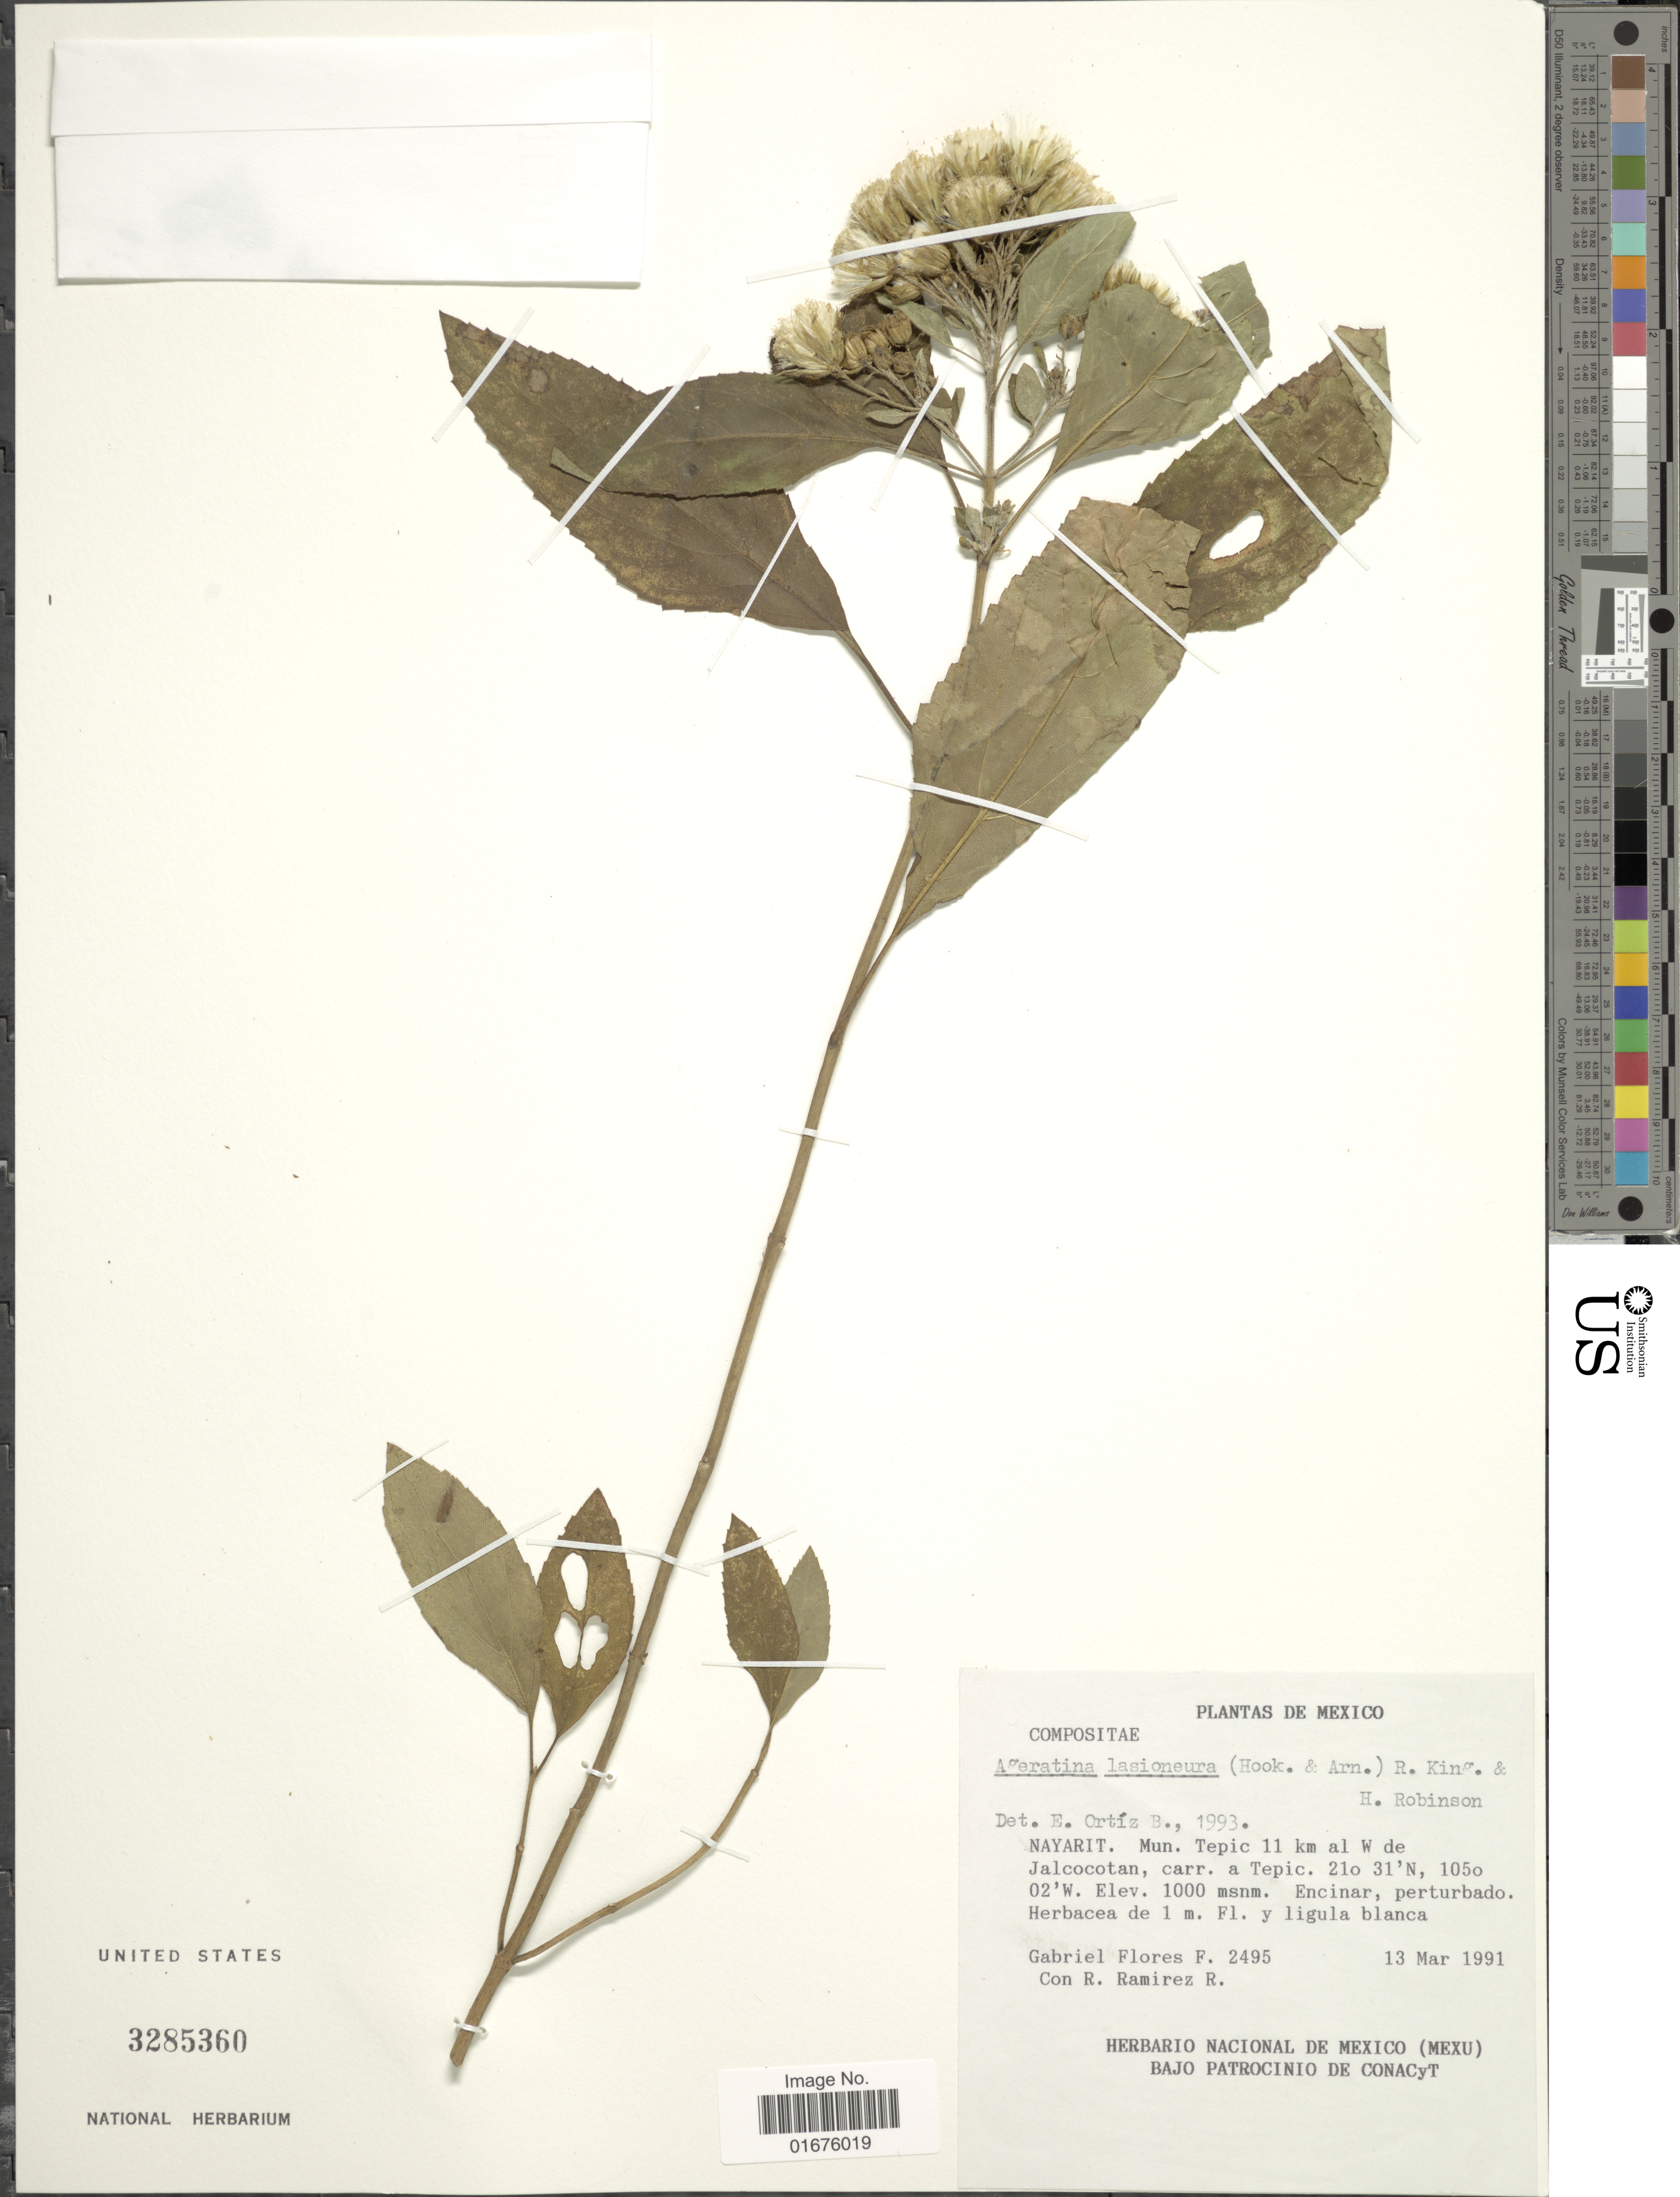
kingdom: Plantae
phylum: Tracheophyta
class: Magnoliopsida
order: Asterales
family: Asteraceae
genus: Ageratina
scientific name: Ageratina lasioneura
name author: (Hook. & Arn.) R.M. King & H. Rob.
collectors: G. Flores F. & R. Ramirez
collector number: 2495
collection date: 1991-03-13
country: Mexico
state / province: Nayarit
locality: Mun. Tepic 11 km al W de Jalcocotan, carr. a Tepic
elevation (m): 1000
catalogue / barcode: US 3285360